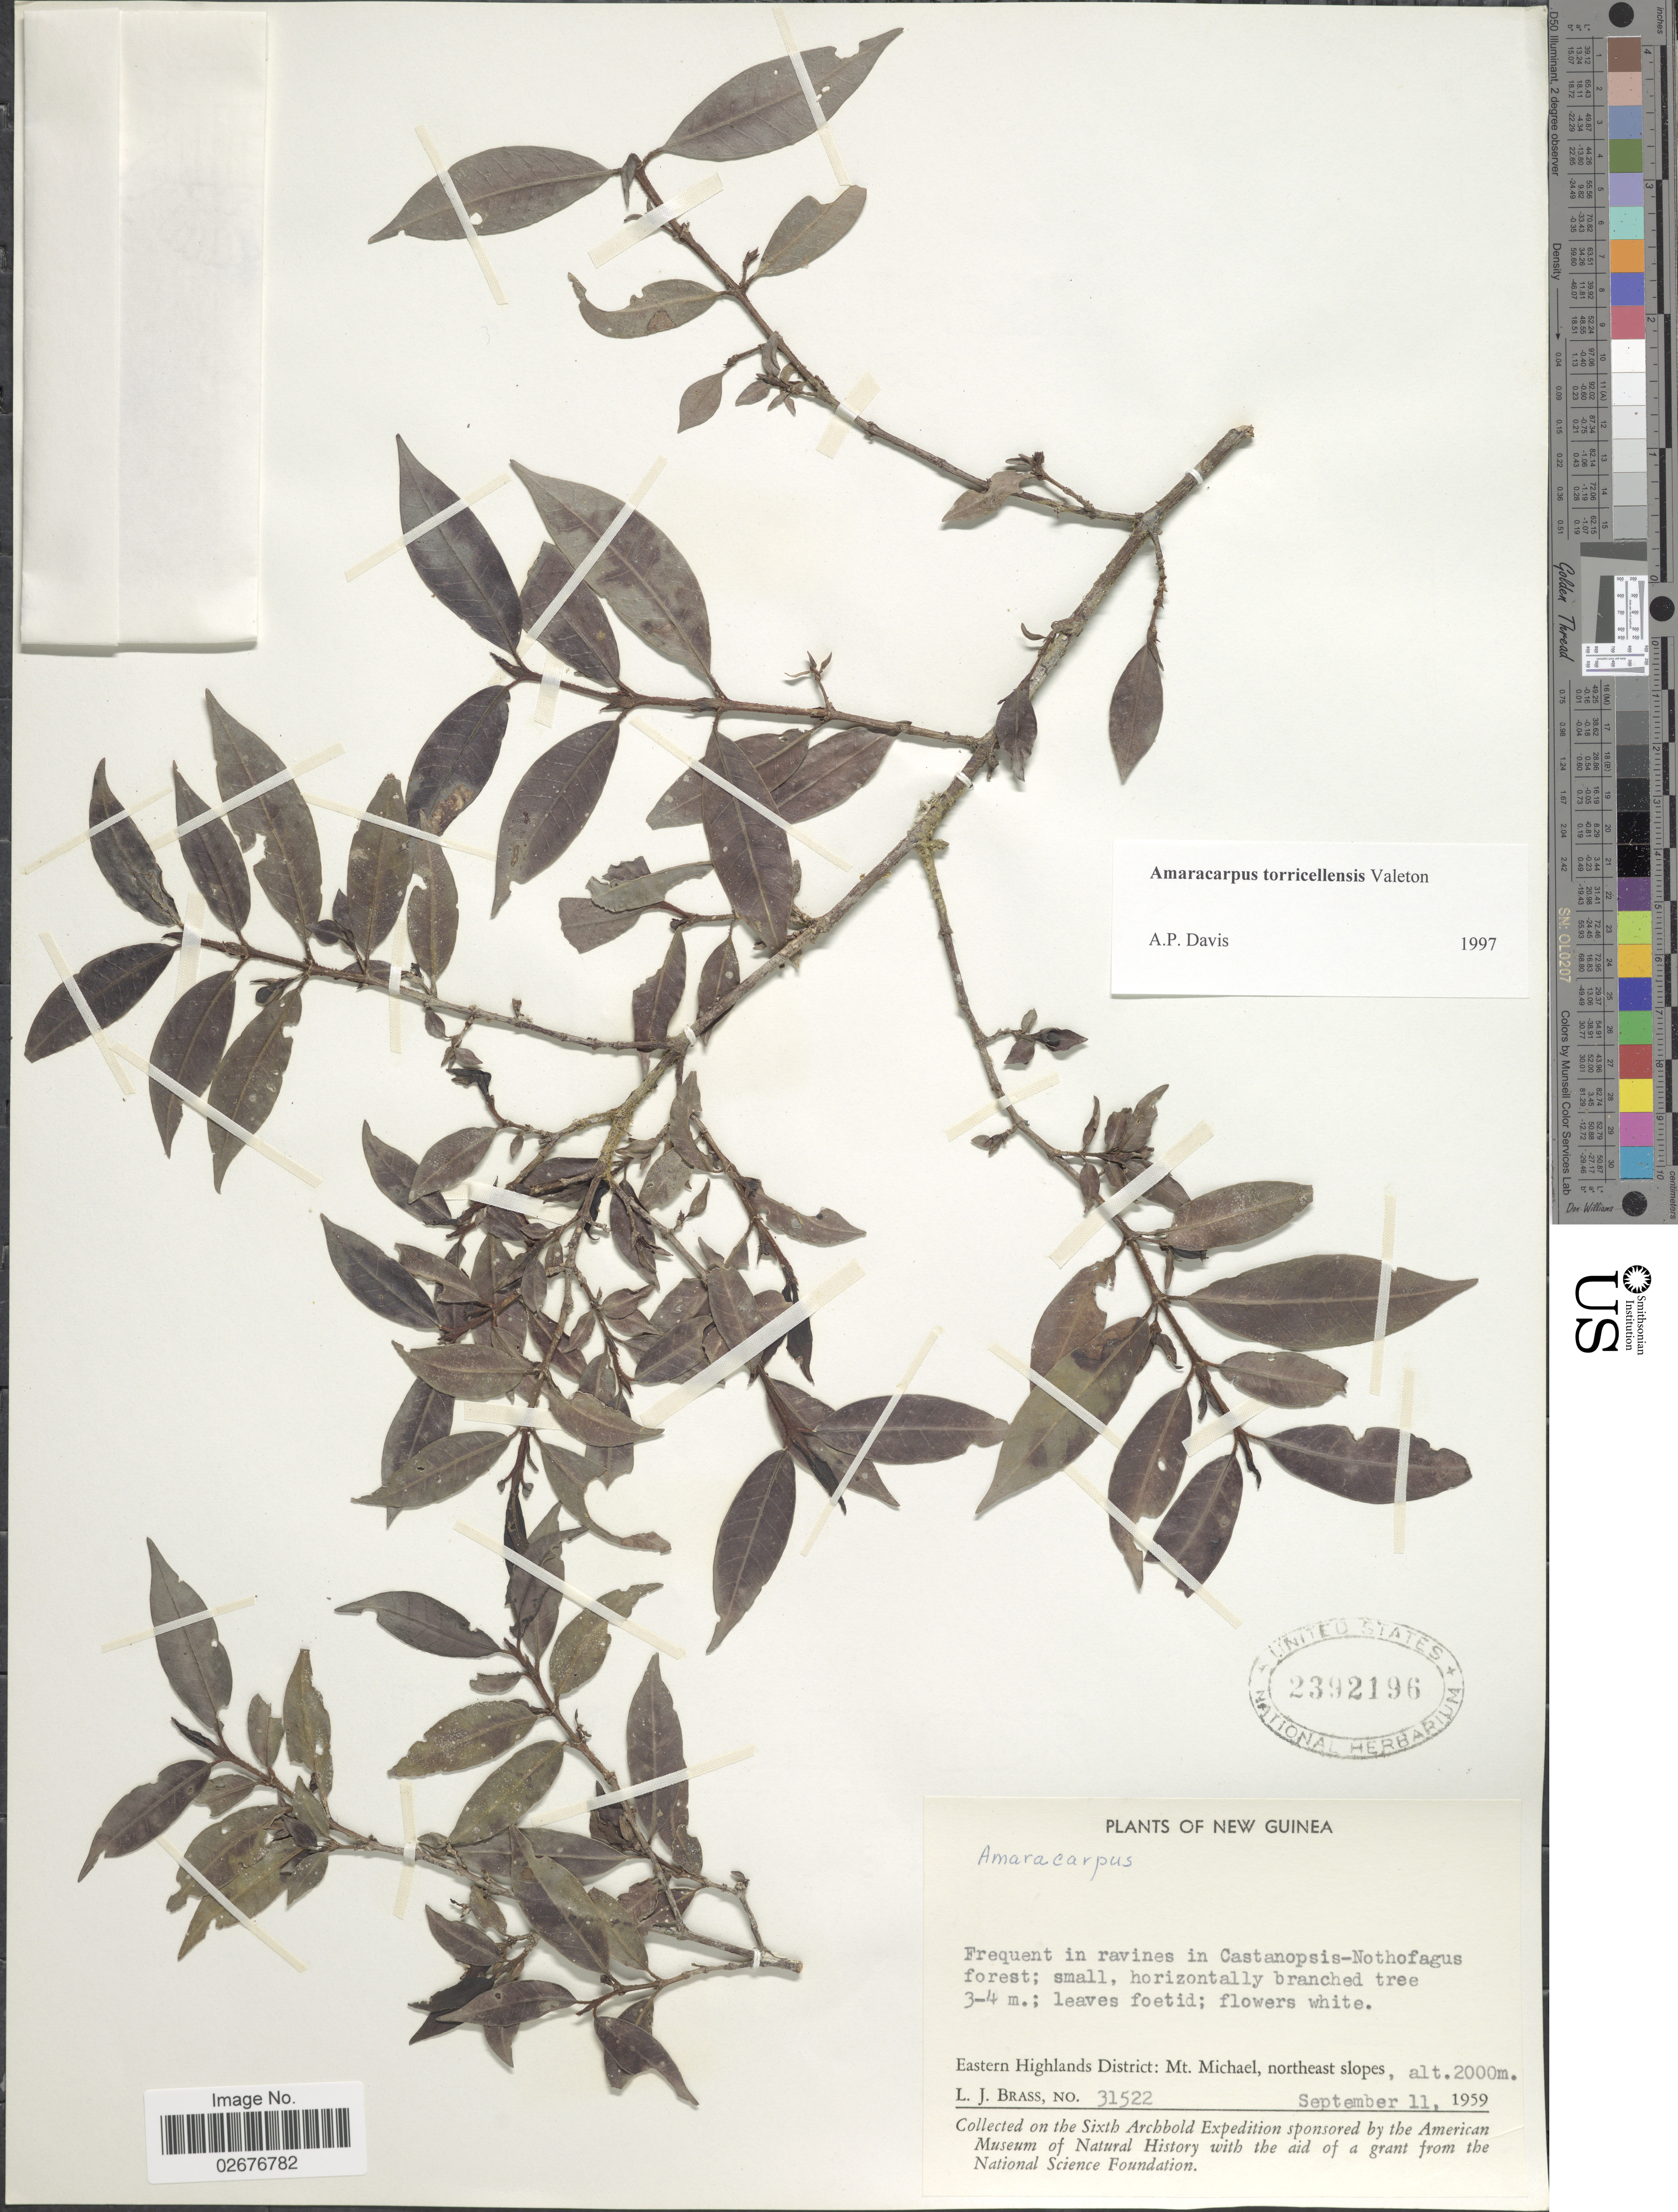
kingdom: Plantae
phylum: Tracheophyta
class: Magnoliopsida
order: Gentianales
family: Rubiaceae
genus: Amaracarpus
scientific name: Amaracarpus torricellensis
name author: Valeton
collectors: L. J. Brass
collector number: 31522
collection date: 1959-09-11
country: Papua New Guinea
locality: New Guinea, Eastern Highlands District: Purosa, Okapa area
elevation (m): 2000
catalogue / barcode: US 2392196